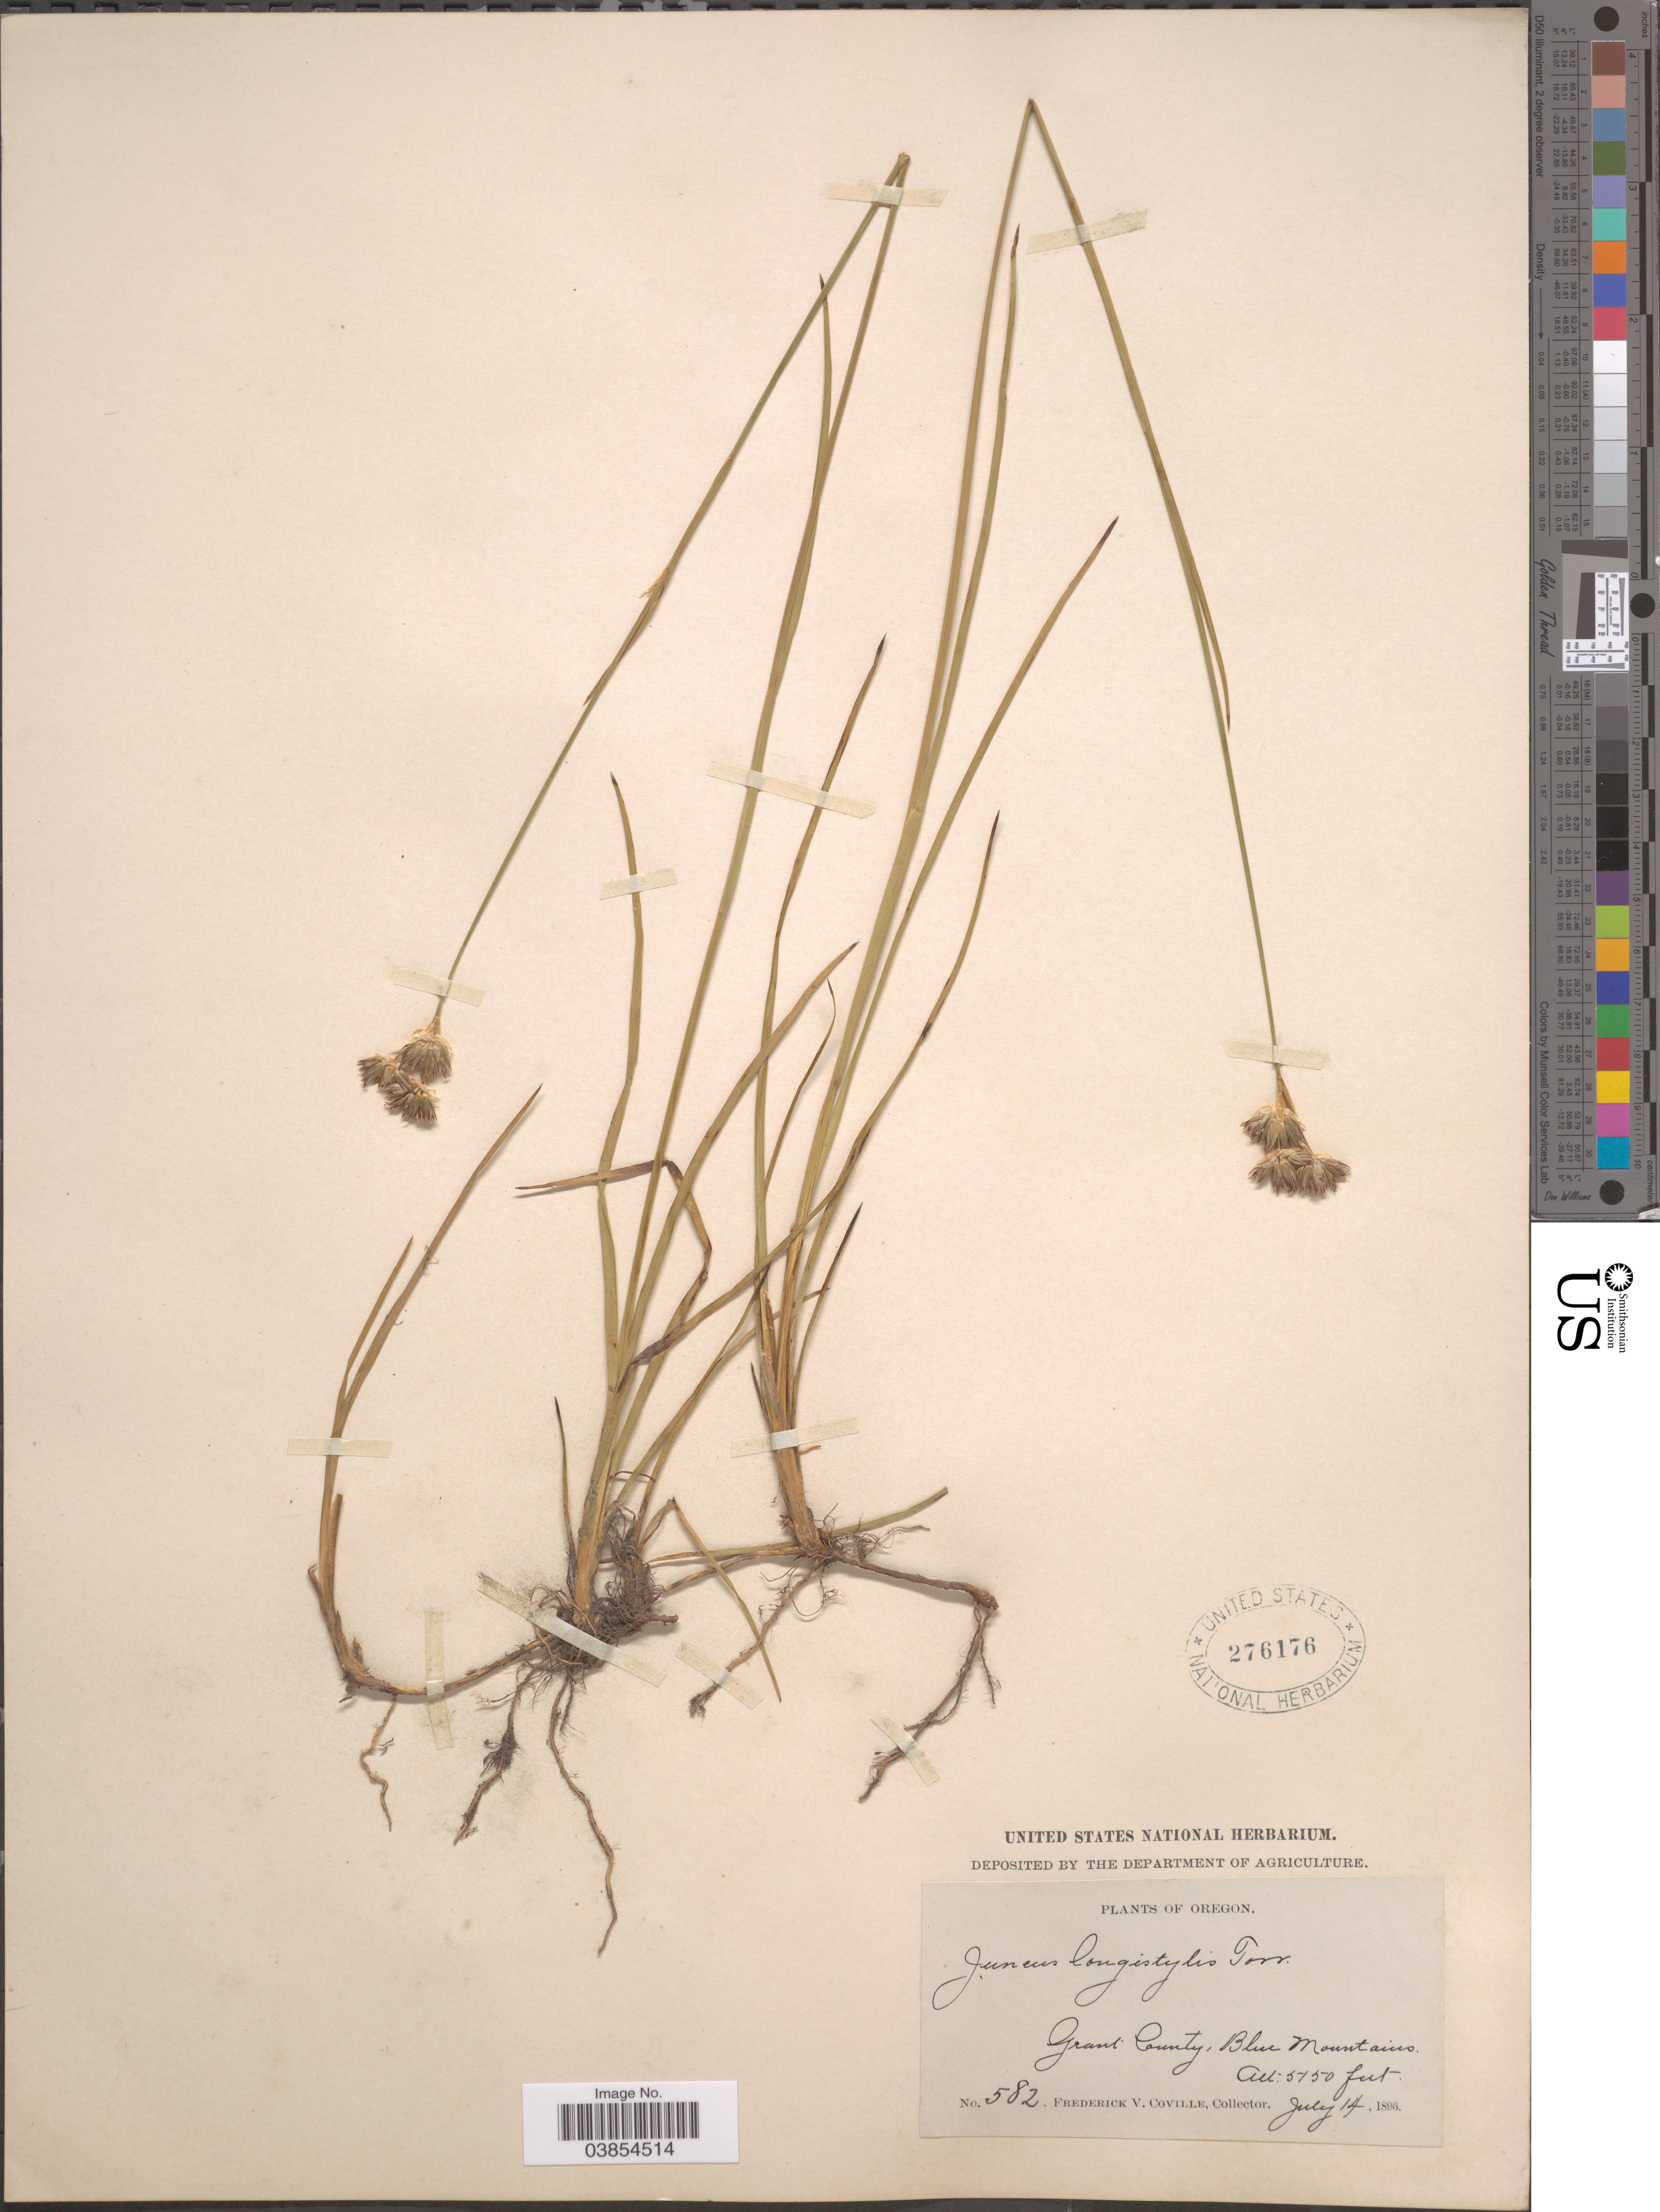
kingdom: Plantae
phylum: Tracheophyta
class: Liliopsida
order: Poales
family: Juncaceae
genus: Juncus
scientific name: Juncus longistylis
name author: Torr.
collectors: F. V. Coville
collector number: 582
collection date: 1896-07-14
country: United States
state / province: Oregon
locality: Grant County, Blue Mountains.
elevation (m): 1570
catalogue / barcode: US 276176